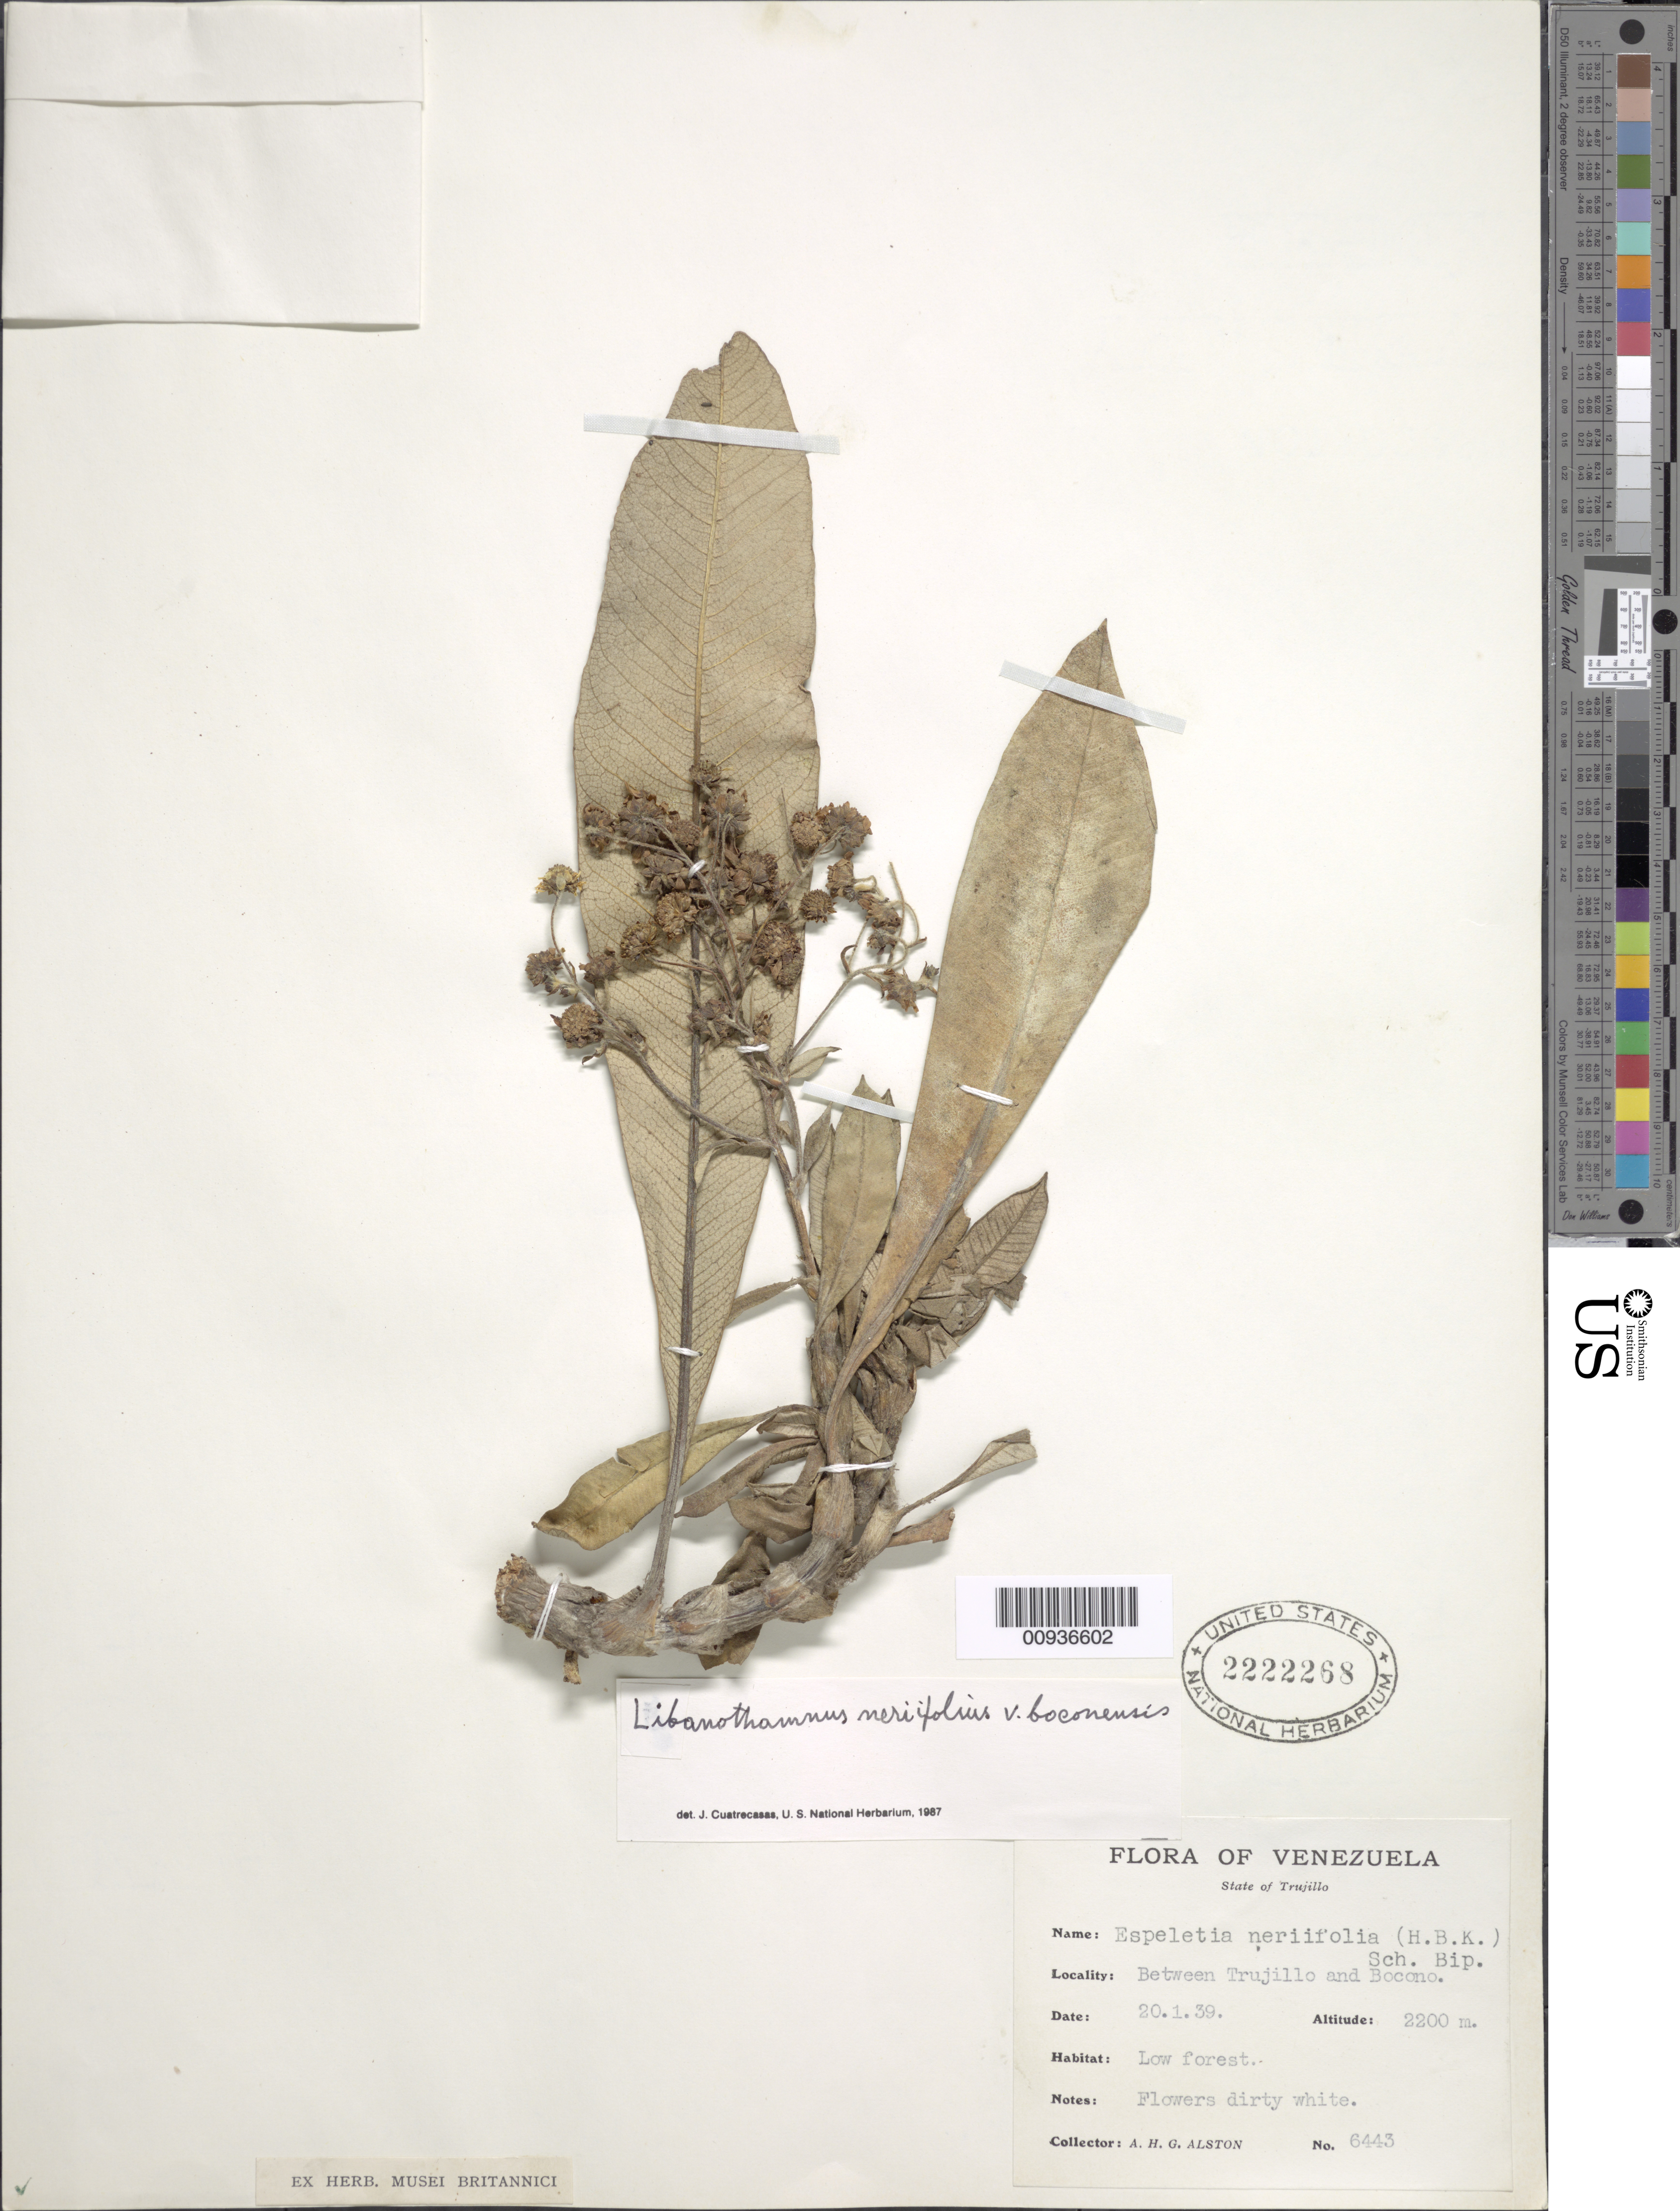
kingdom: Plantae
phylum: Tracheophyta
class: Magnoliopsida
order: Asterales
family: Asteraceae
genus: Libanothamnus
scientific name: Libanothamnus neriifolius var. boconensis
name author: Cuatrec.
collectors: A. H. Alston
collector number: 6443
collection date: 1939-01-20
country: Venezuela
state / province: Trujillo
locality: Between Trujillo and Boconó.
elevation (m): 2200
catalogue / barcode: US 2222268